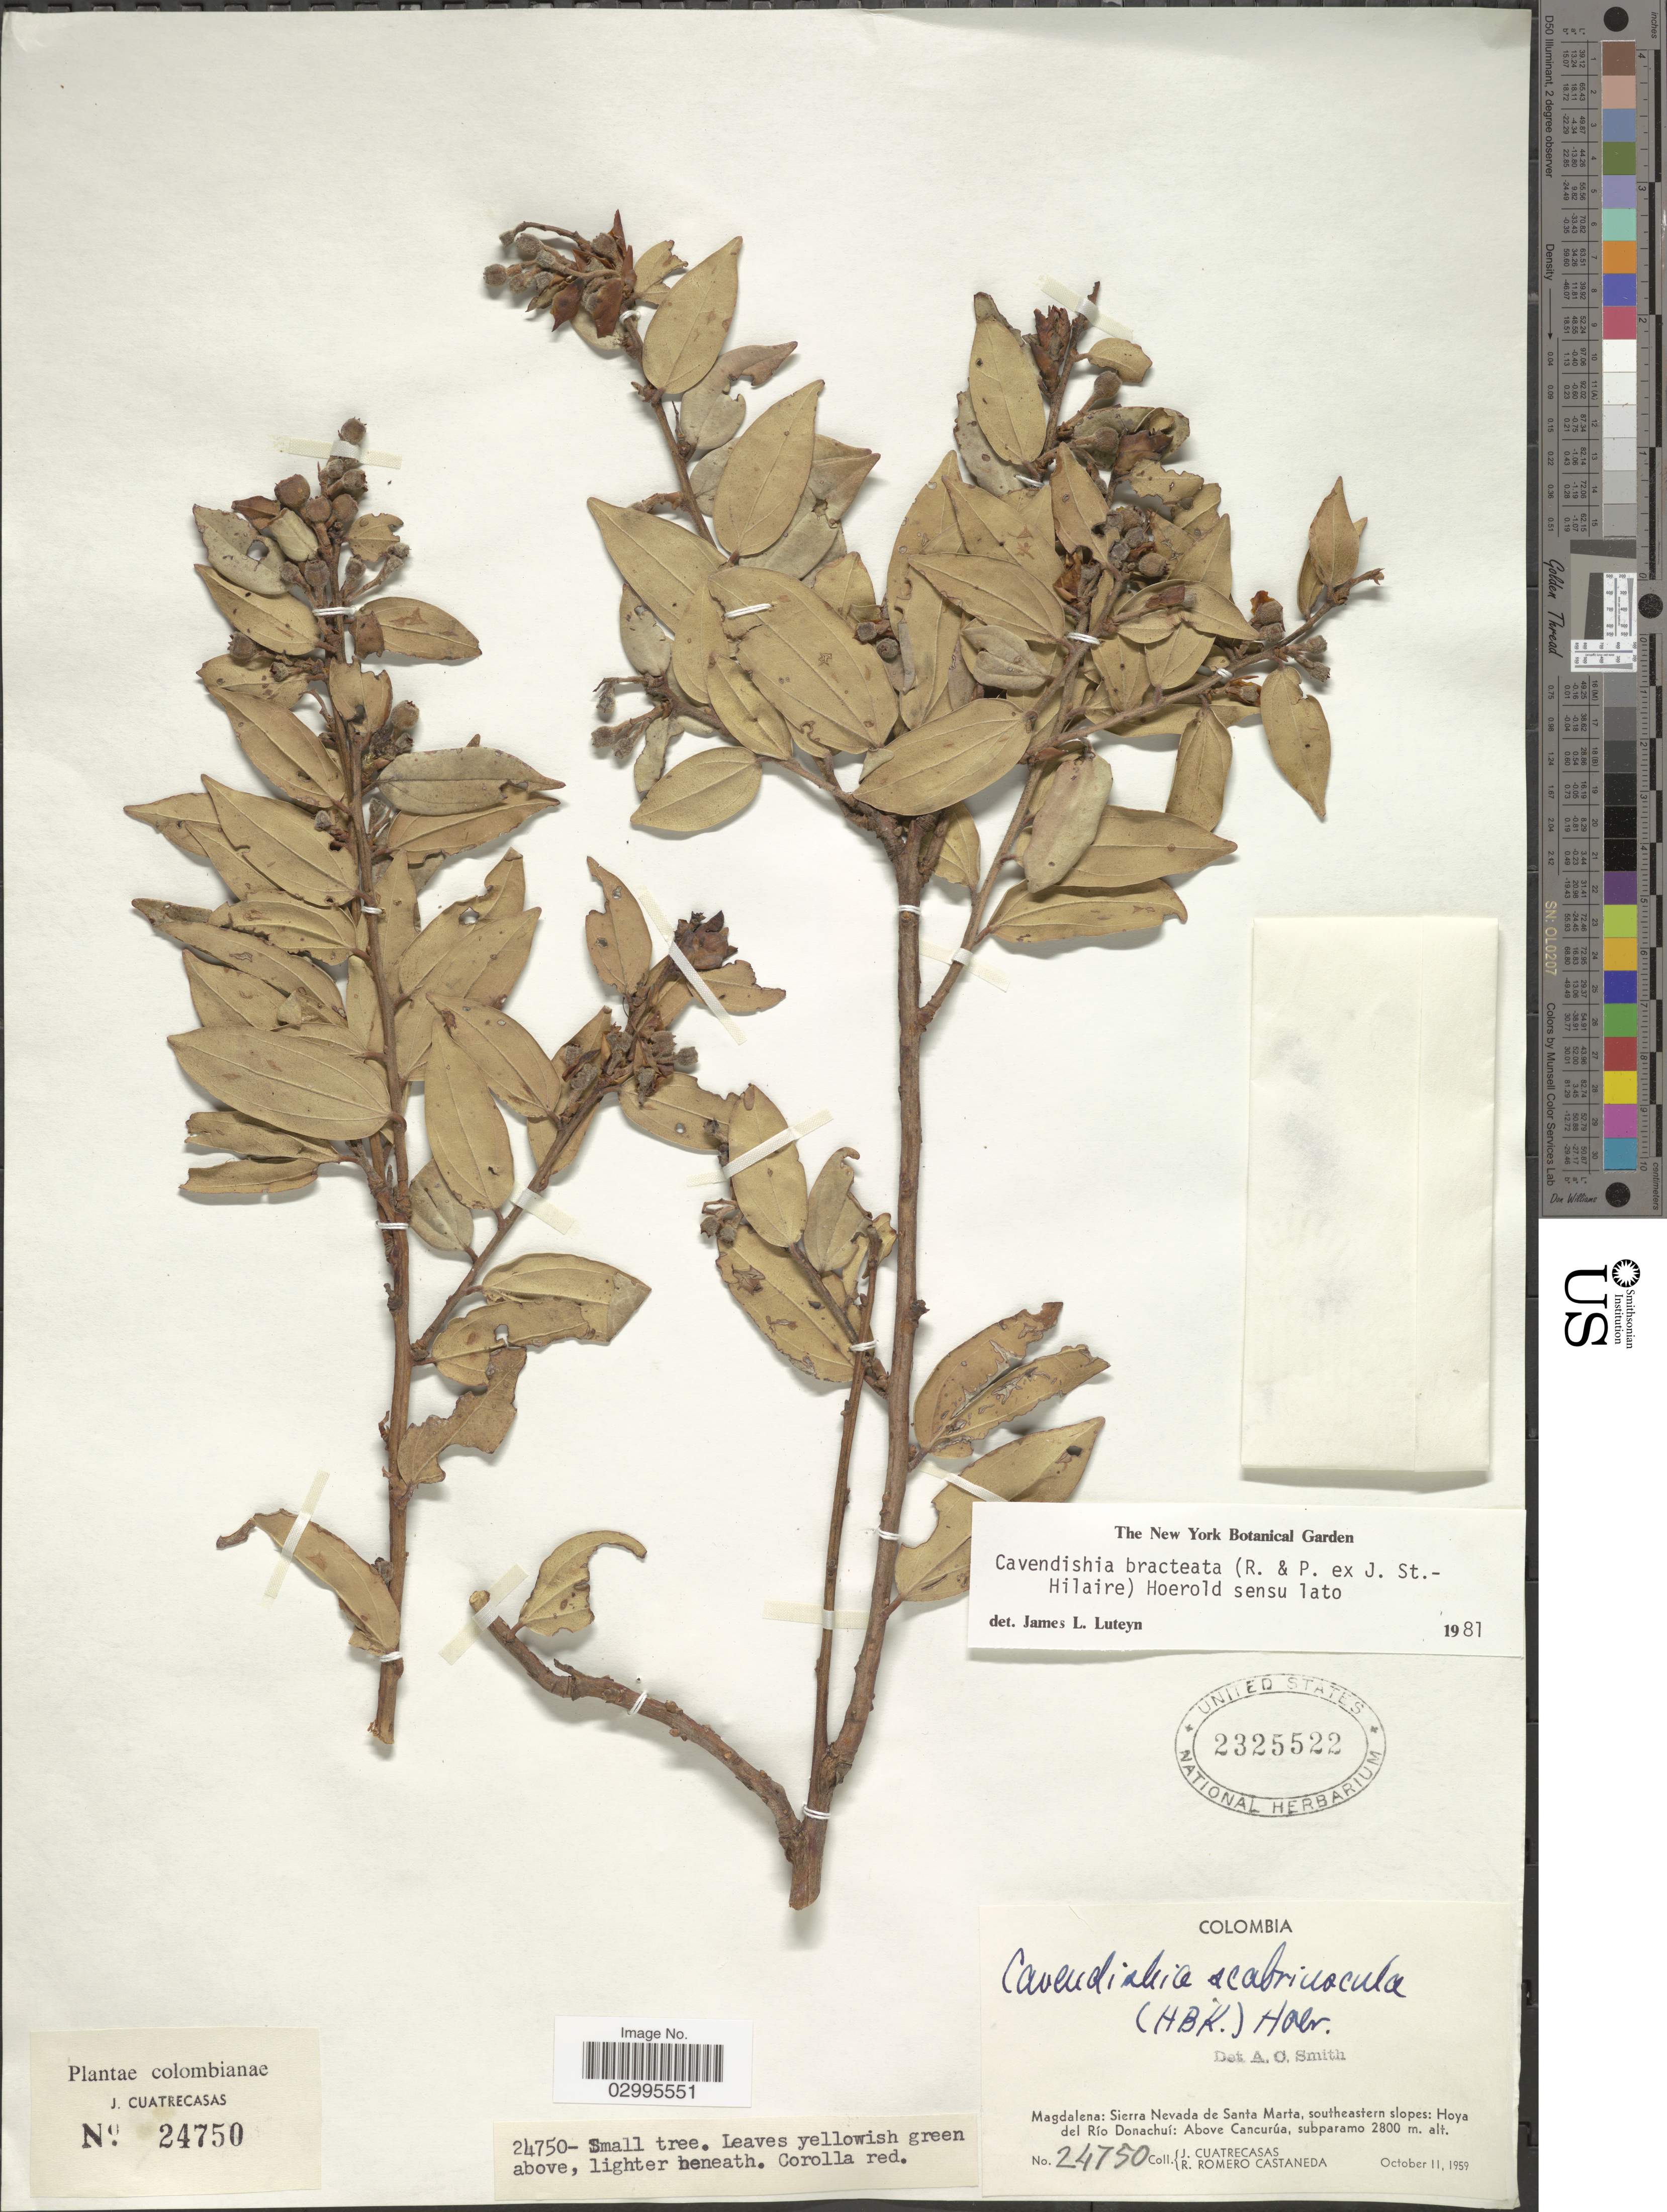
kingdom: Plantae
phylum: Tracheophyta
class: Magnoliopsida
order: Ericales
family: Ericaceae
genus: Cavendishia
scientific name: Cavendishia bracteata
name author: (Ruiz & Pav. ex J. St.-Hil.) Hoerold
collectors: J. Cuatrecasas & R. Romero Castañeda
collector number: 24750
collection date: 1959-10-11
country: Colombia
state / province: Magdalena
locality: Sierra Nevada de Santa Marta, southeastern slopes: Hoya del Río Donachuí; Above Cancurúa.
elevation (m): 2800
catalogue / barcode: US 2325522